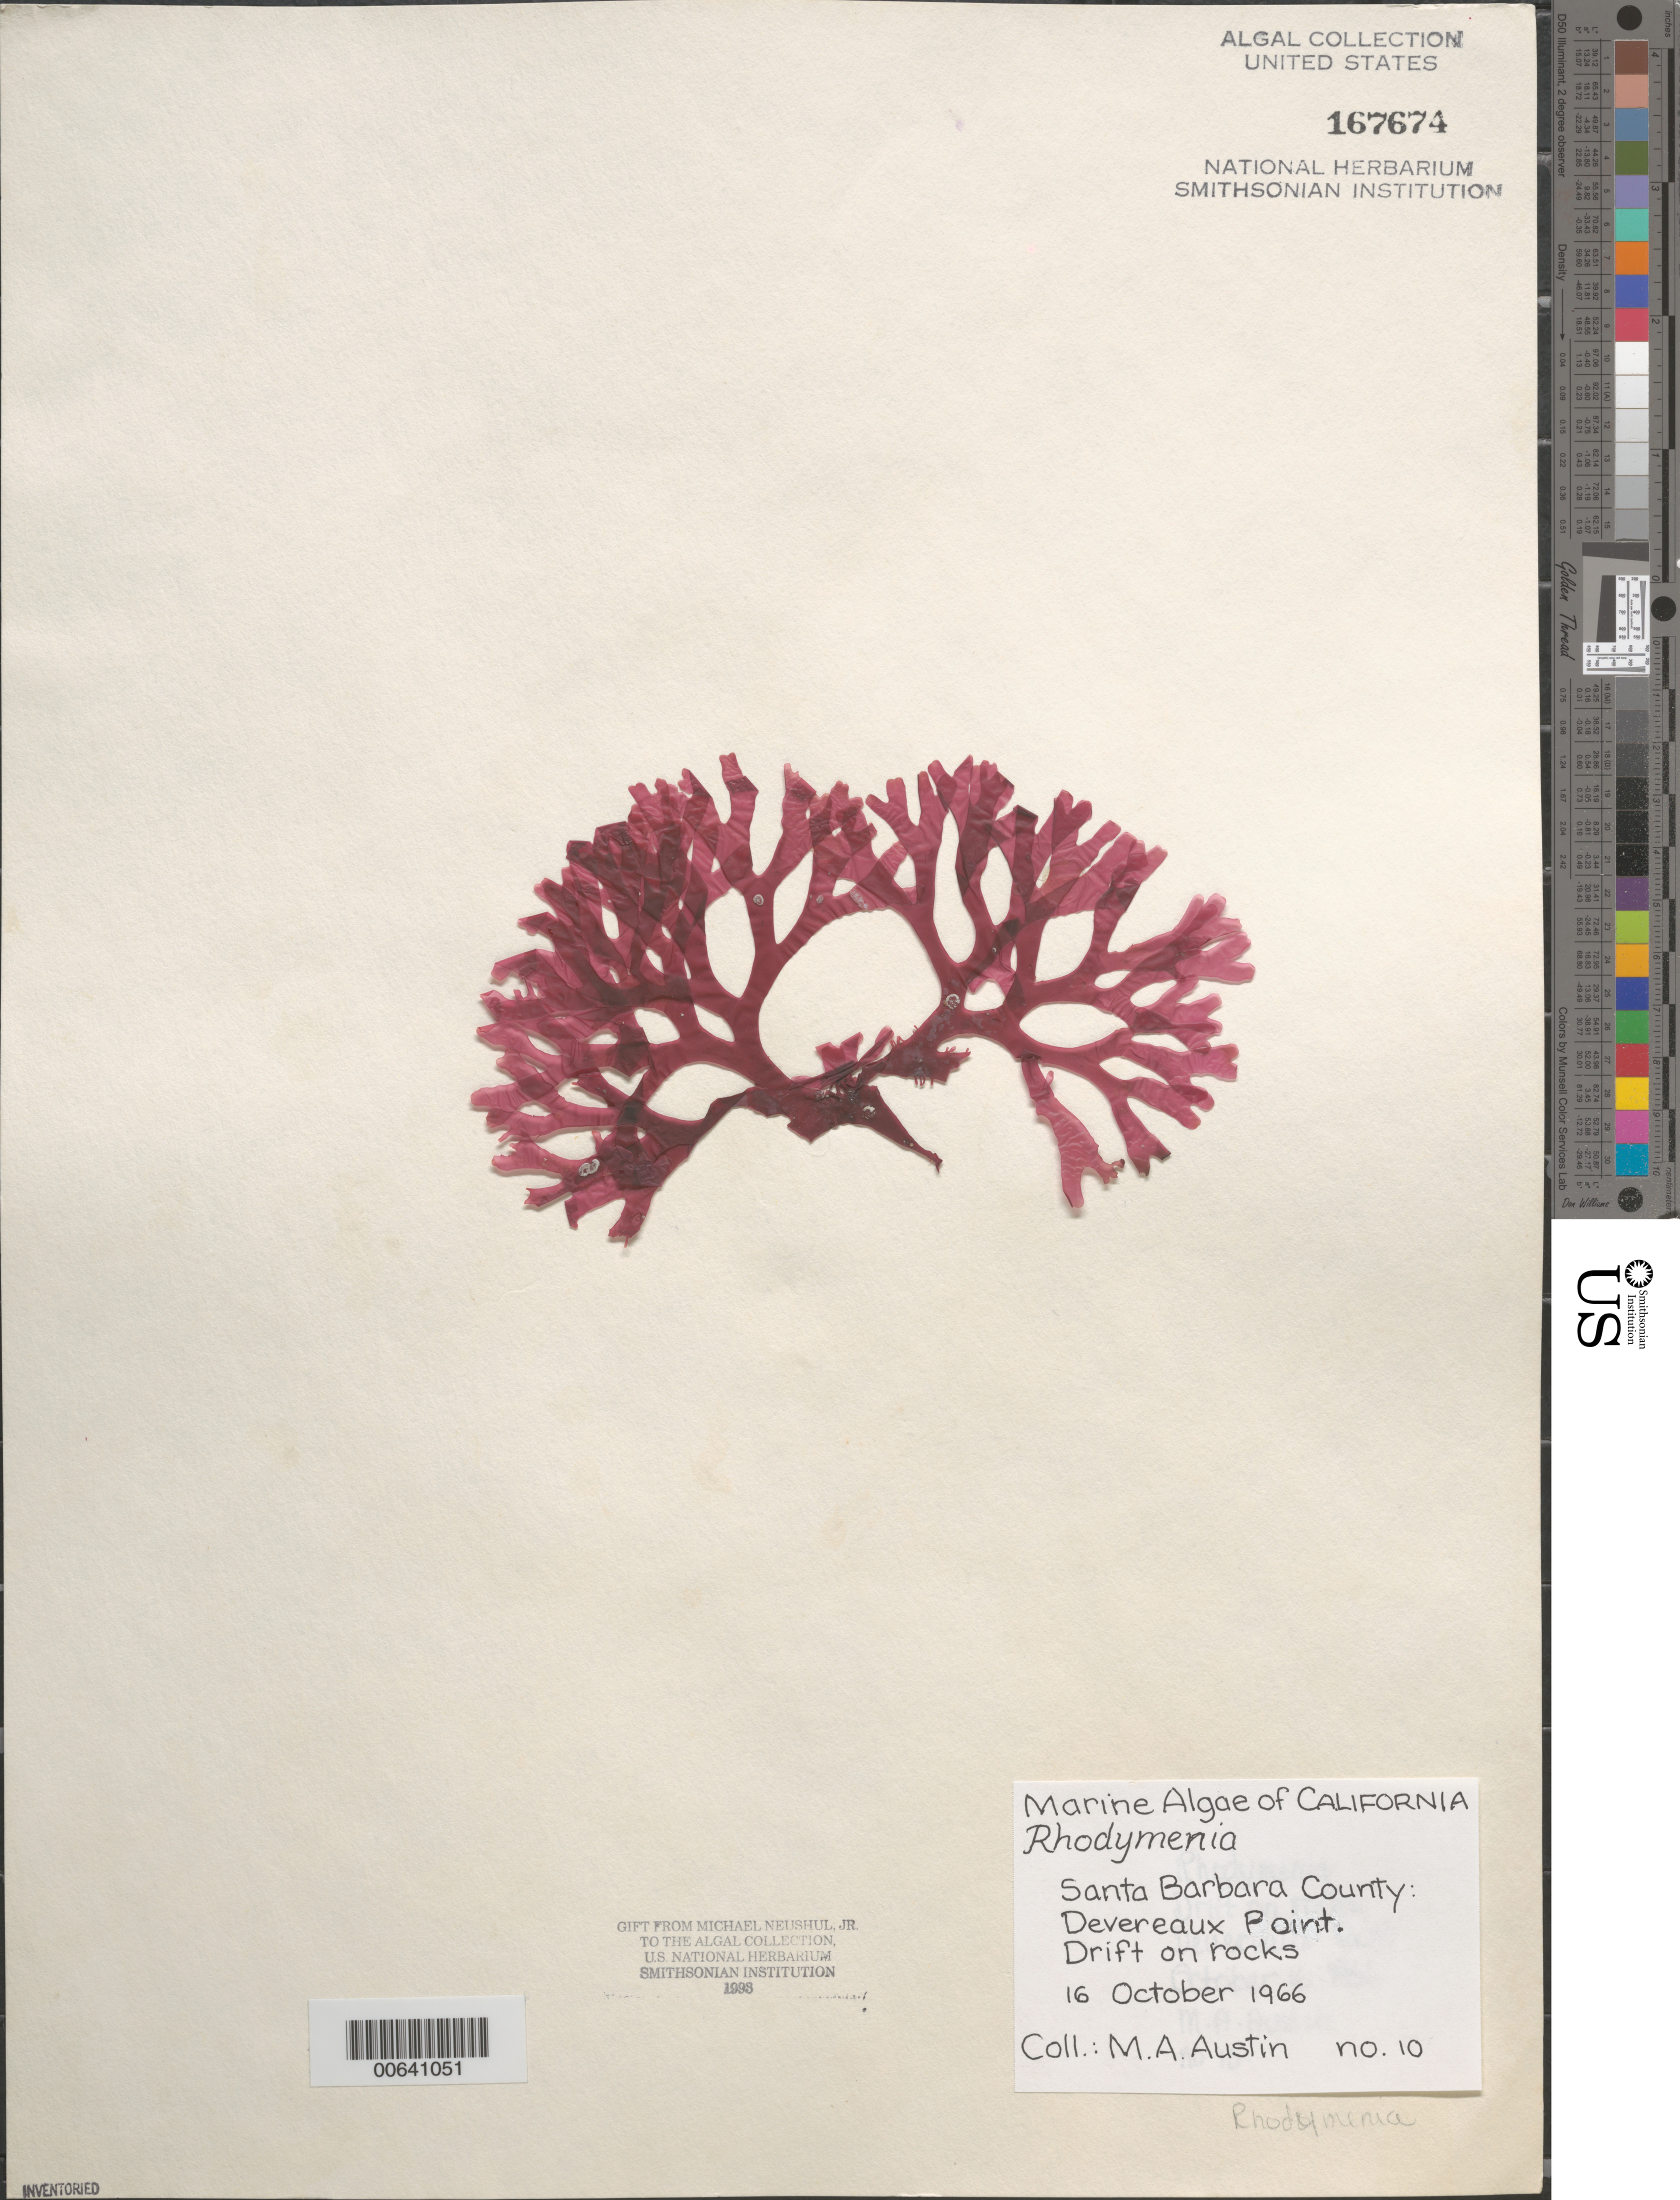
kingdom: Plantae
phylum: Rhodophyta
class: Florideophyceae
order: Rhodymeniales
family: Rhodymeniaceae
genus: Rhodymenia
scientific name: Rhodymenia sp.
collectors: M. Austin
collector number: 10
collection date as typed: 16 Oct 1966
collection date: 1966-10-16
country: United States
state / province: California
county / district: Santa Barbara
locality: Devereaux Point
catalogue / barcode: US 167674